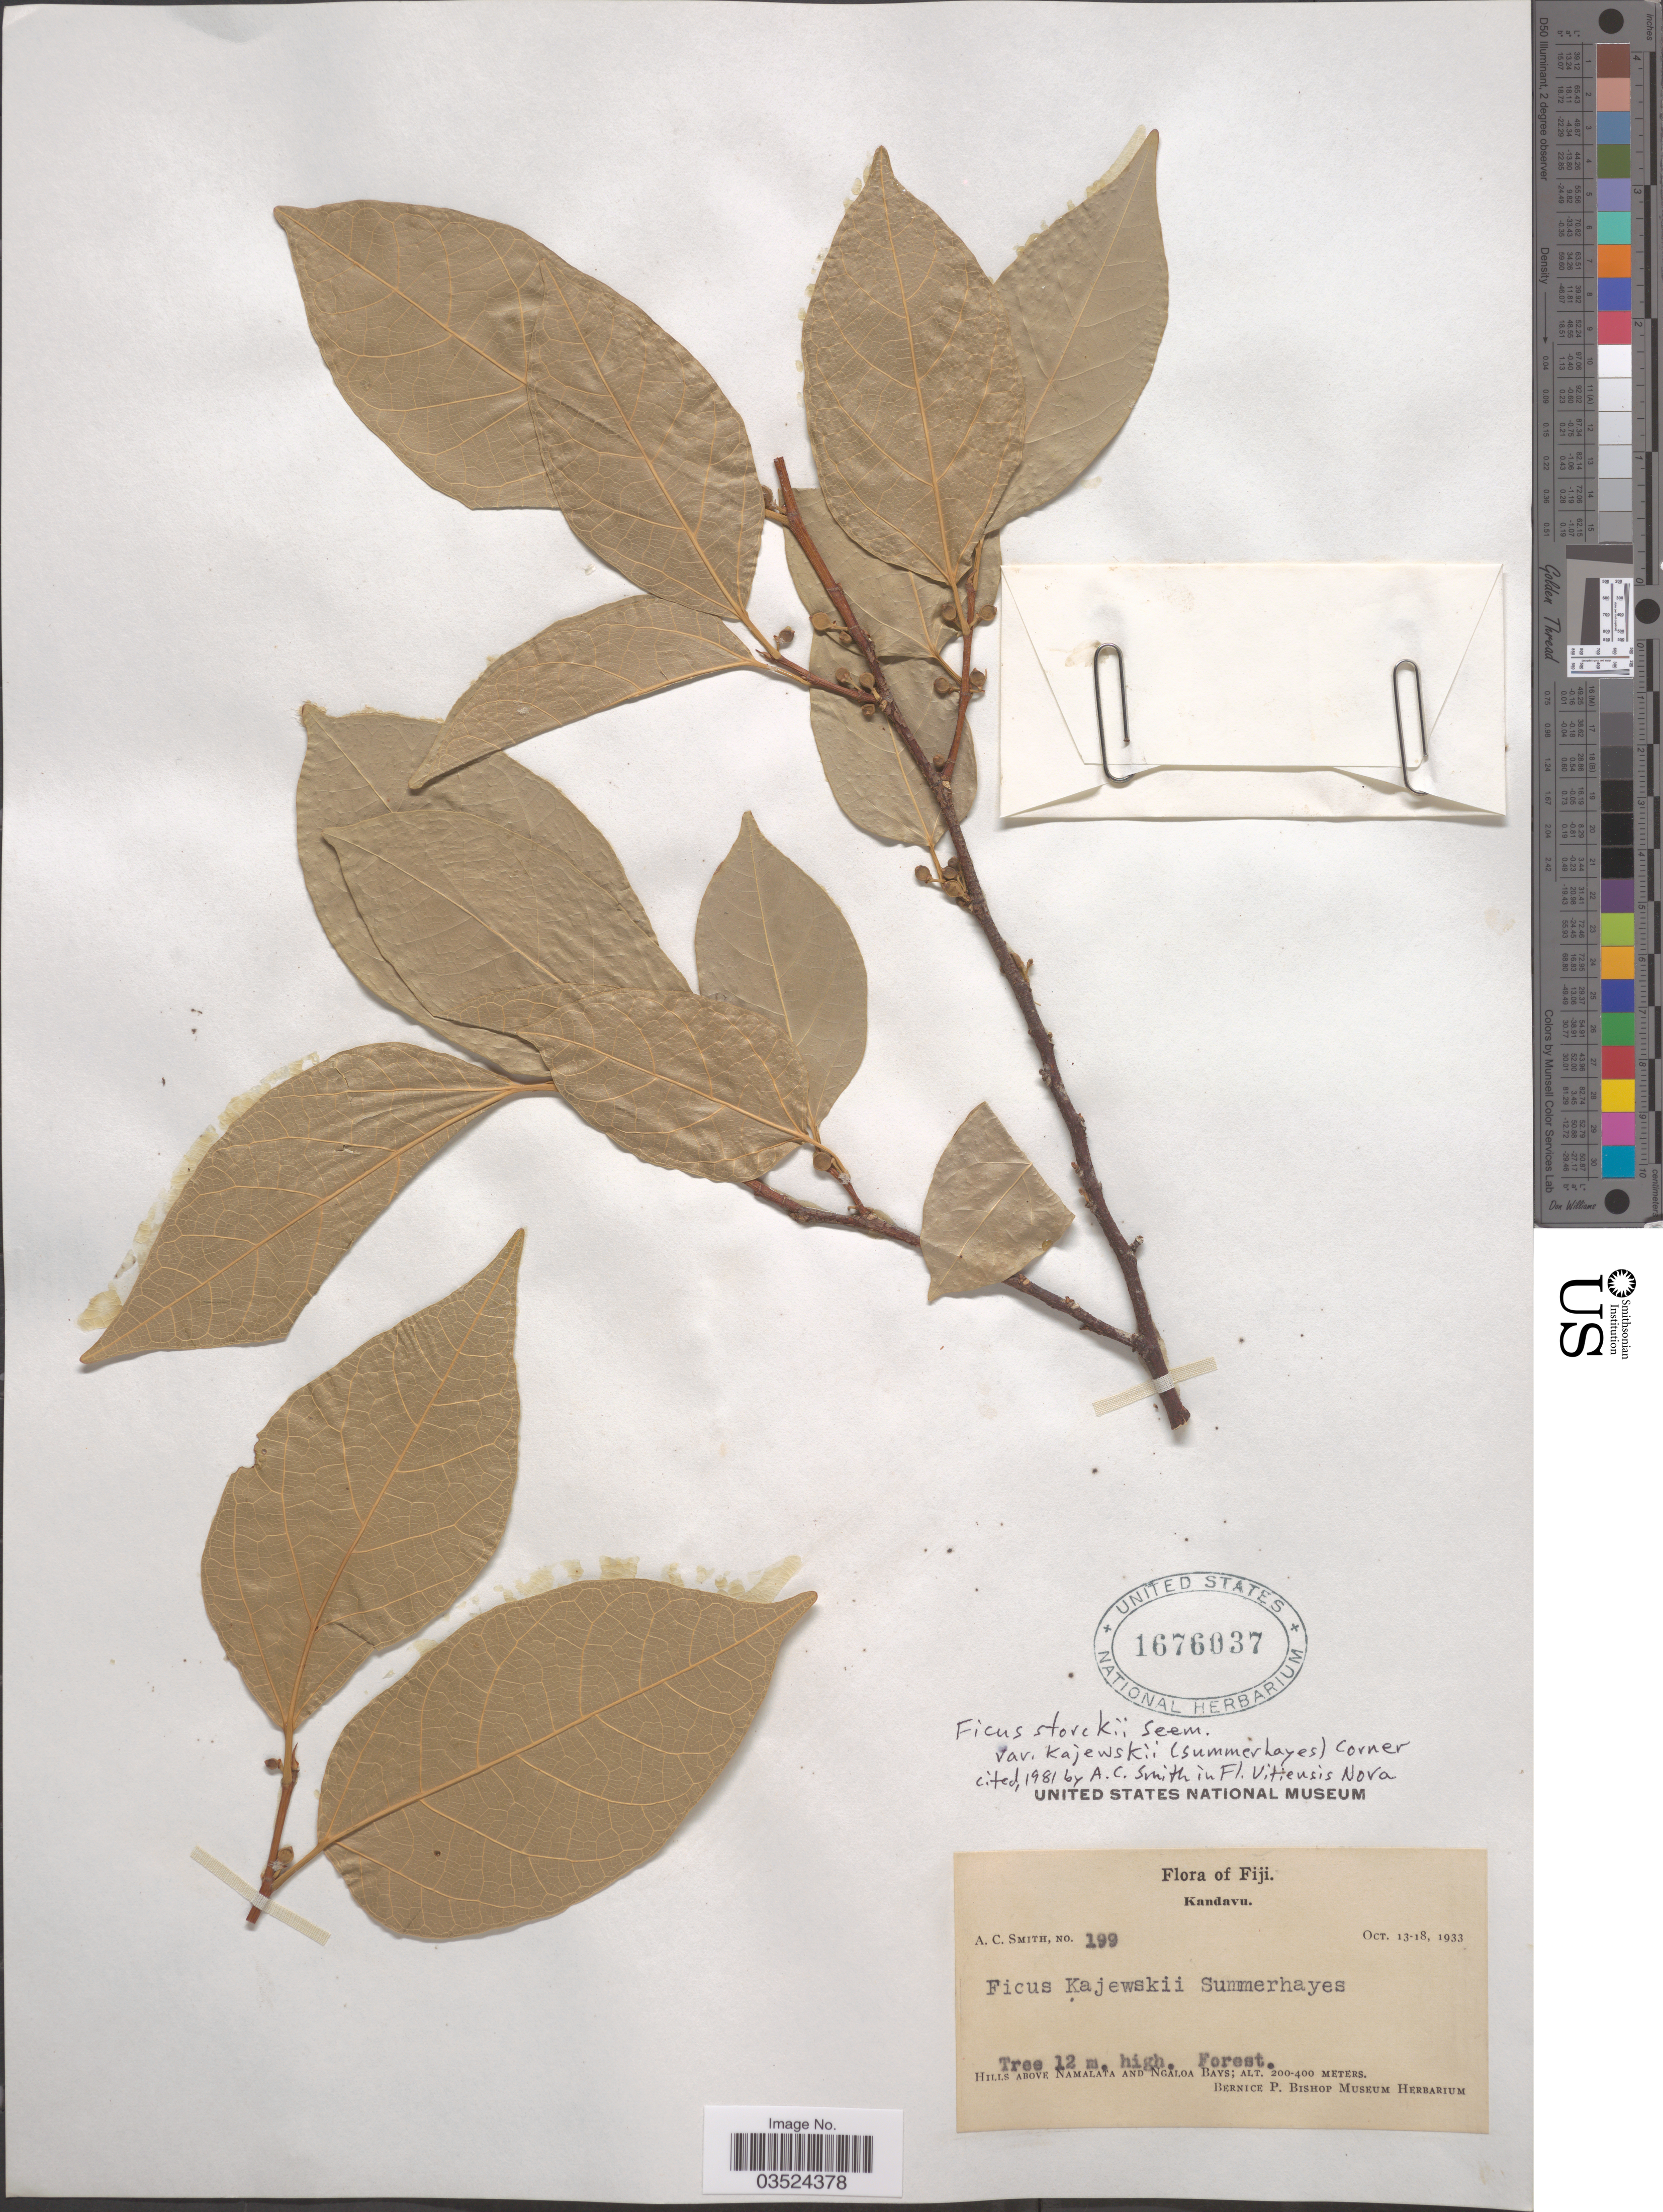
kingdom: Plantae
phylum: Tracheophyta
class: Magnoliopsida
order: Rosales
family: Moraceae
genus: Ficus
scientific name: Ficus storckii var. kajewskii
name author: Seem.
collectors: A. C. Smith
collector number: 199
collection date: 1933-10-13/1933-10-18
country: Fiji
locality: Kandavu. Hills above Namalata and Ngaloa Bays.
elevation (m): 200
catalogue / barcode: US 1676037